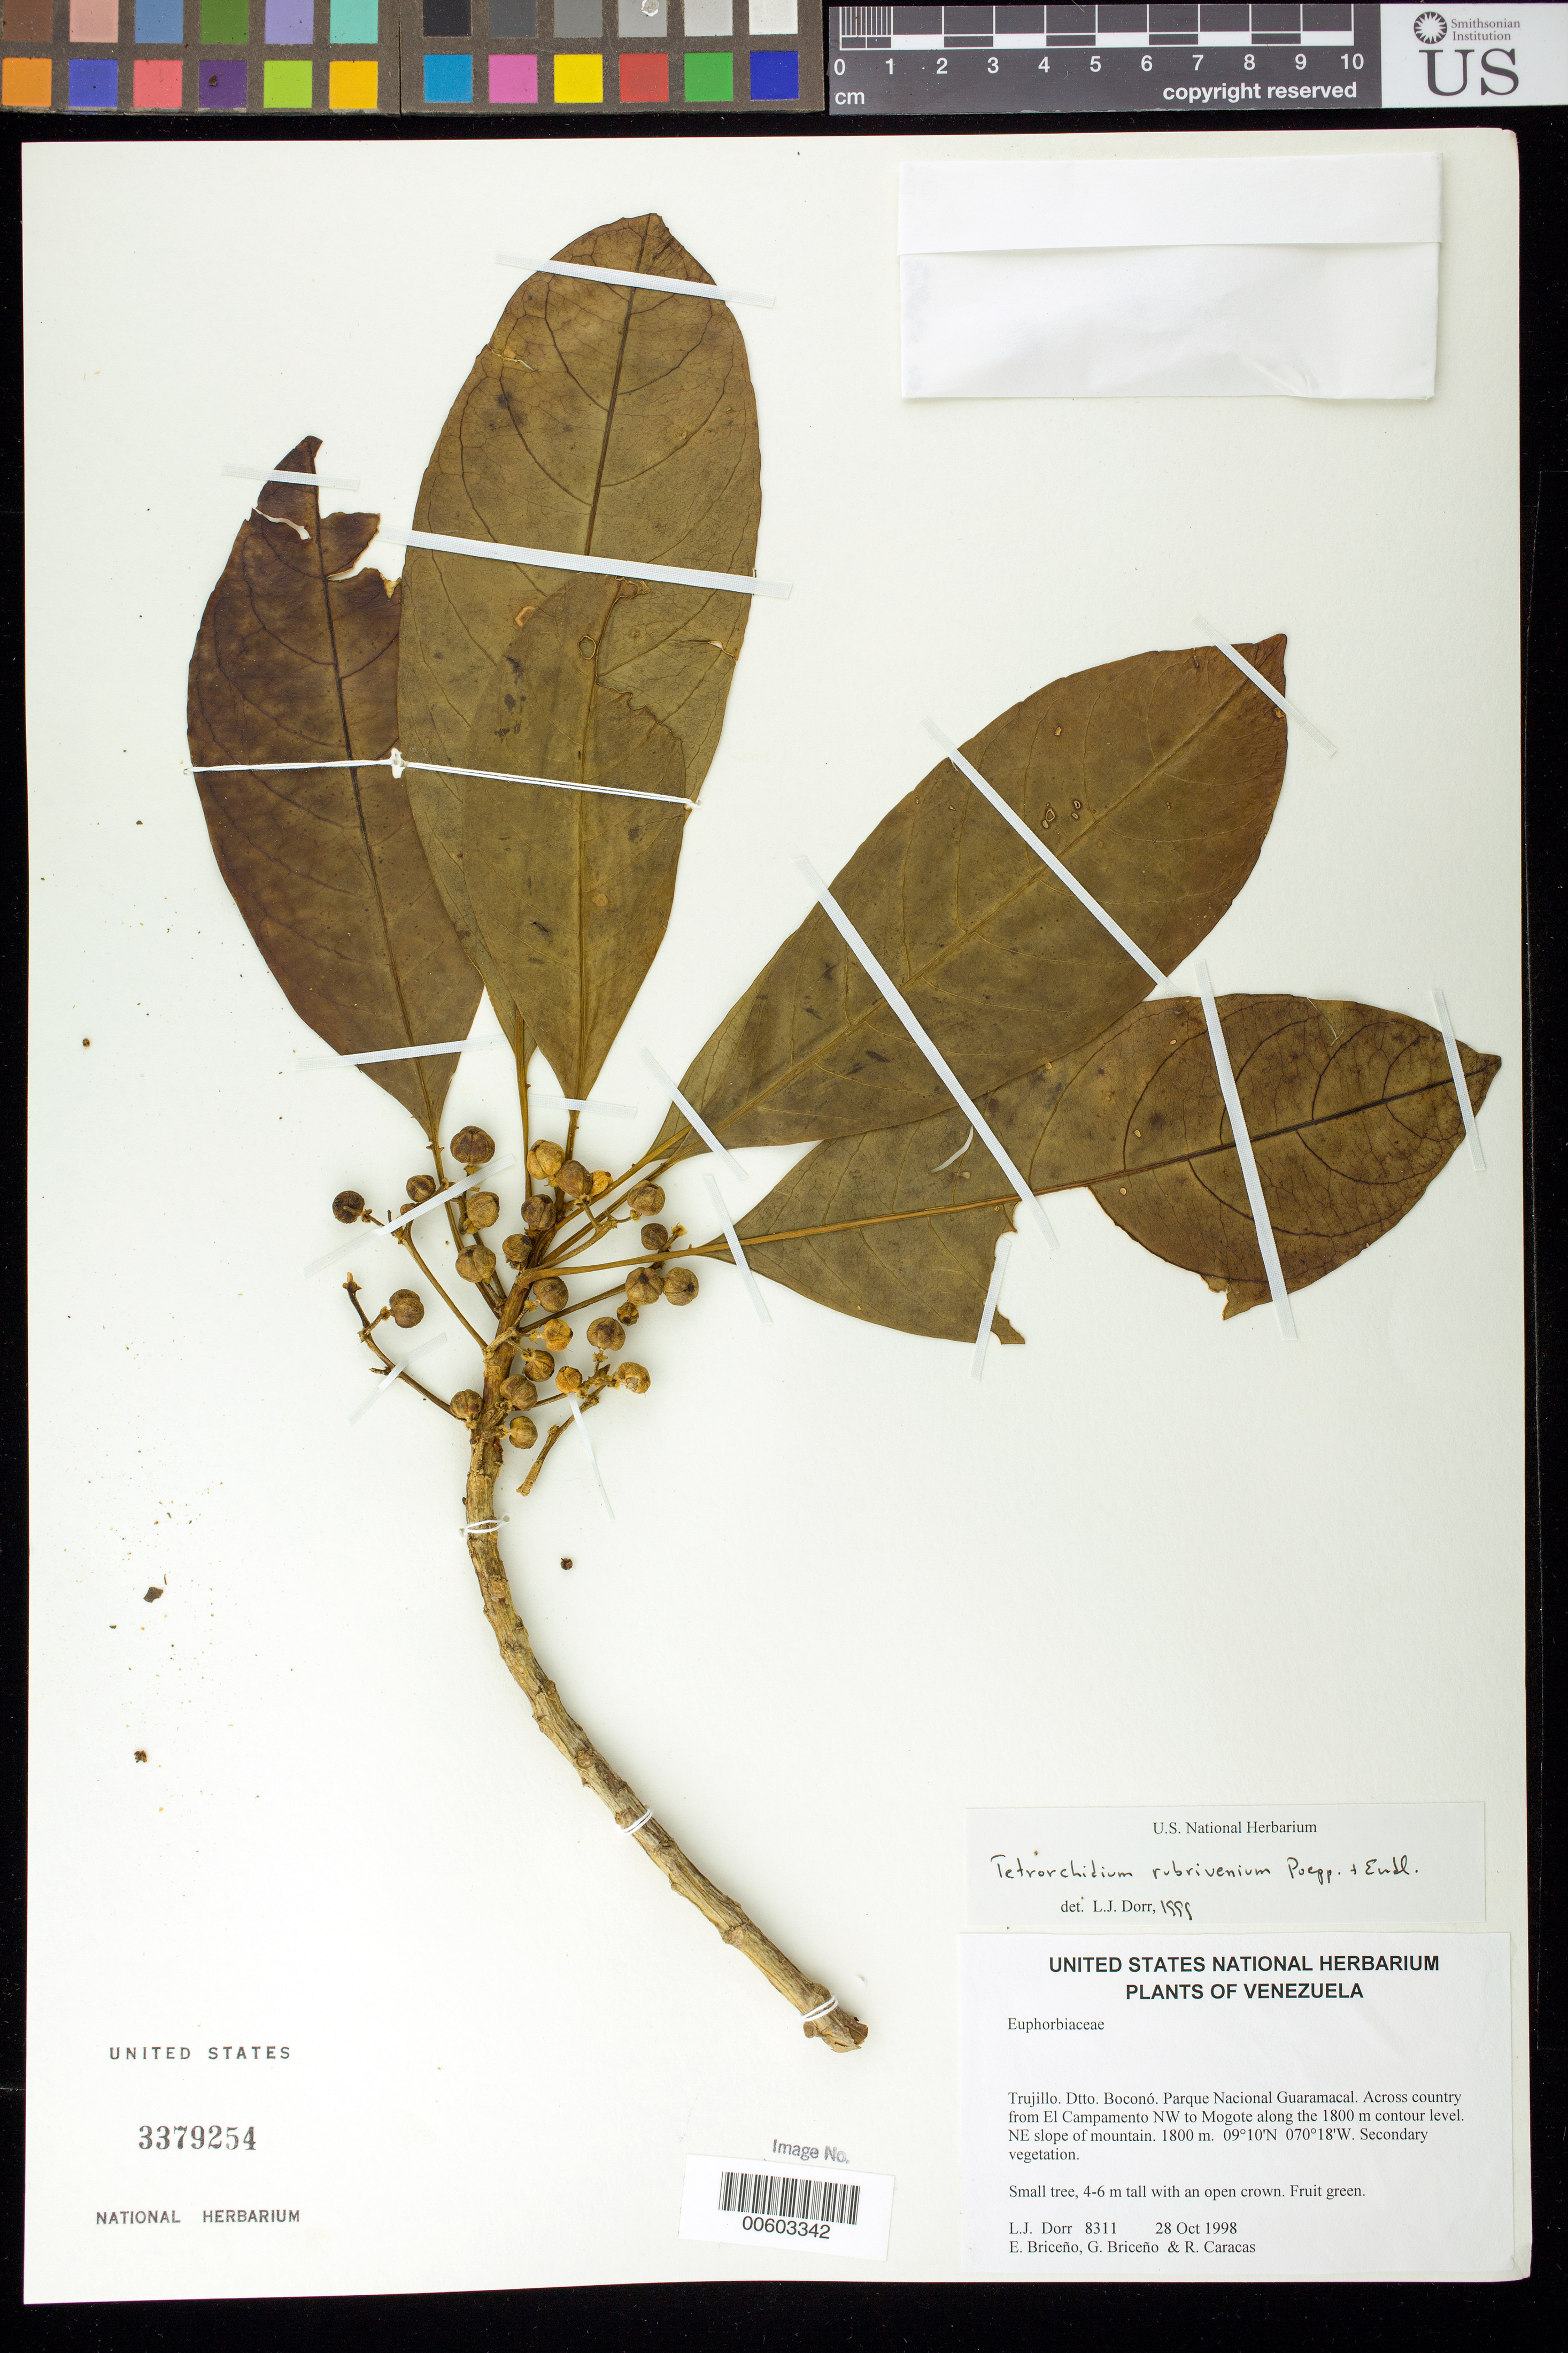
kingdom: Plantae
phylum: Tracheophyta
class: Magnoliopsida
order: Malpighiales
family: Euphorbiaceae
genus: Tetrorchidium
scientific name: Tetrorchidium rubrivenium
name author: Poepp.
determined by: Dorr, L. J., (BOT), Smithsonian Institution - National Museum of Natural History (UNITED STATES)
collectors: L. J. Dorr, E. Briceño, G. Briceño & R. Caracas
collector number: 8311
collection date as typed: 28 Oct 1998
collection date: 1998-10-28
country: Venezuela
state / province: Trujillo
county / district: Boconó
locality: Parque Nacional Guaramacal. Across country from El Campamento NW to Mogote along the 1800 m contour level. NE slope of mountain.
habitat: Secondary vegetation.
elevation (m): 1800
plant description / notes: COL, CTES, DAV, F, PORT, US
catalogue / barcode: US 3379254